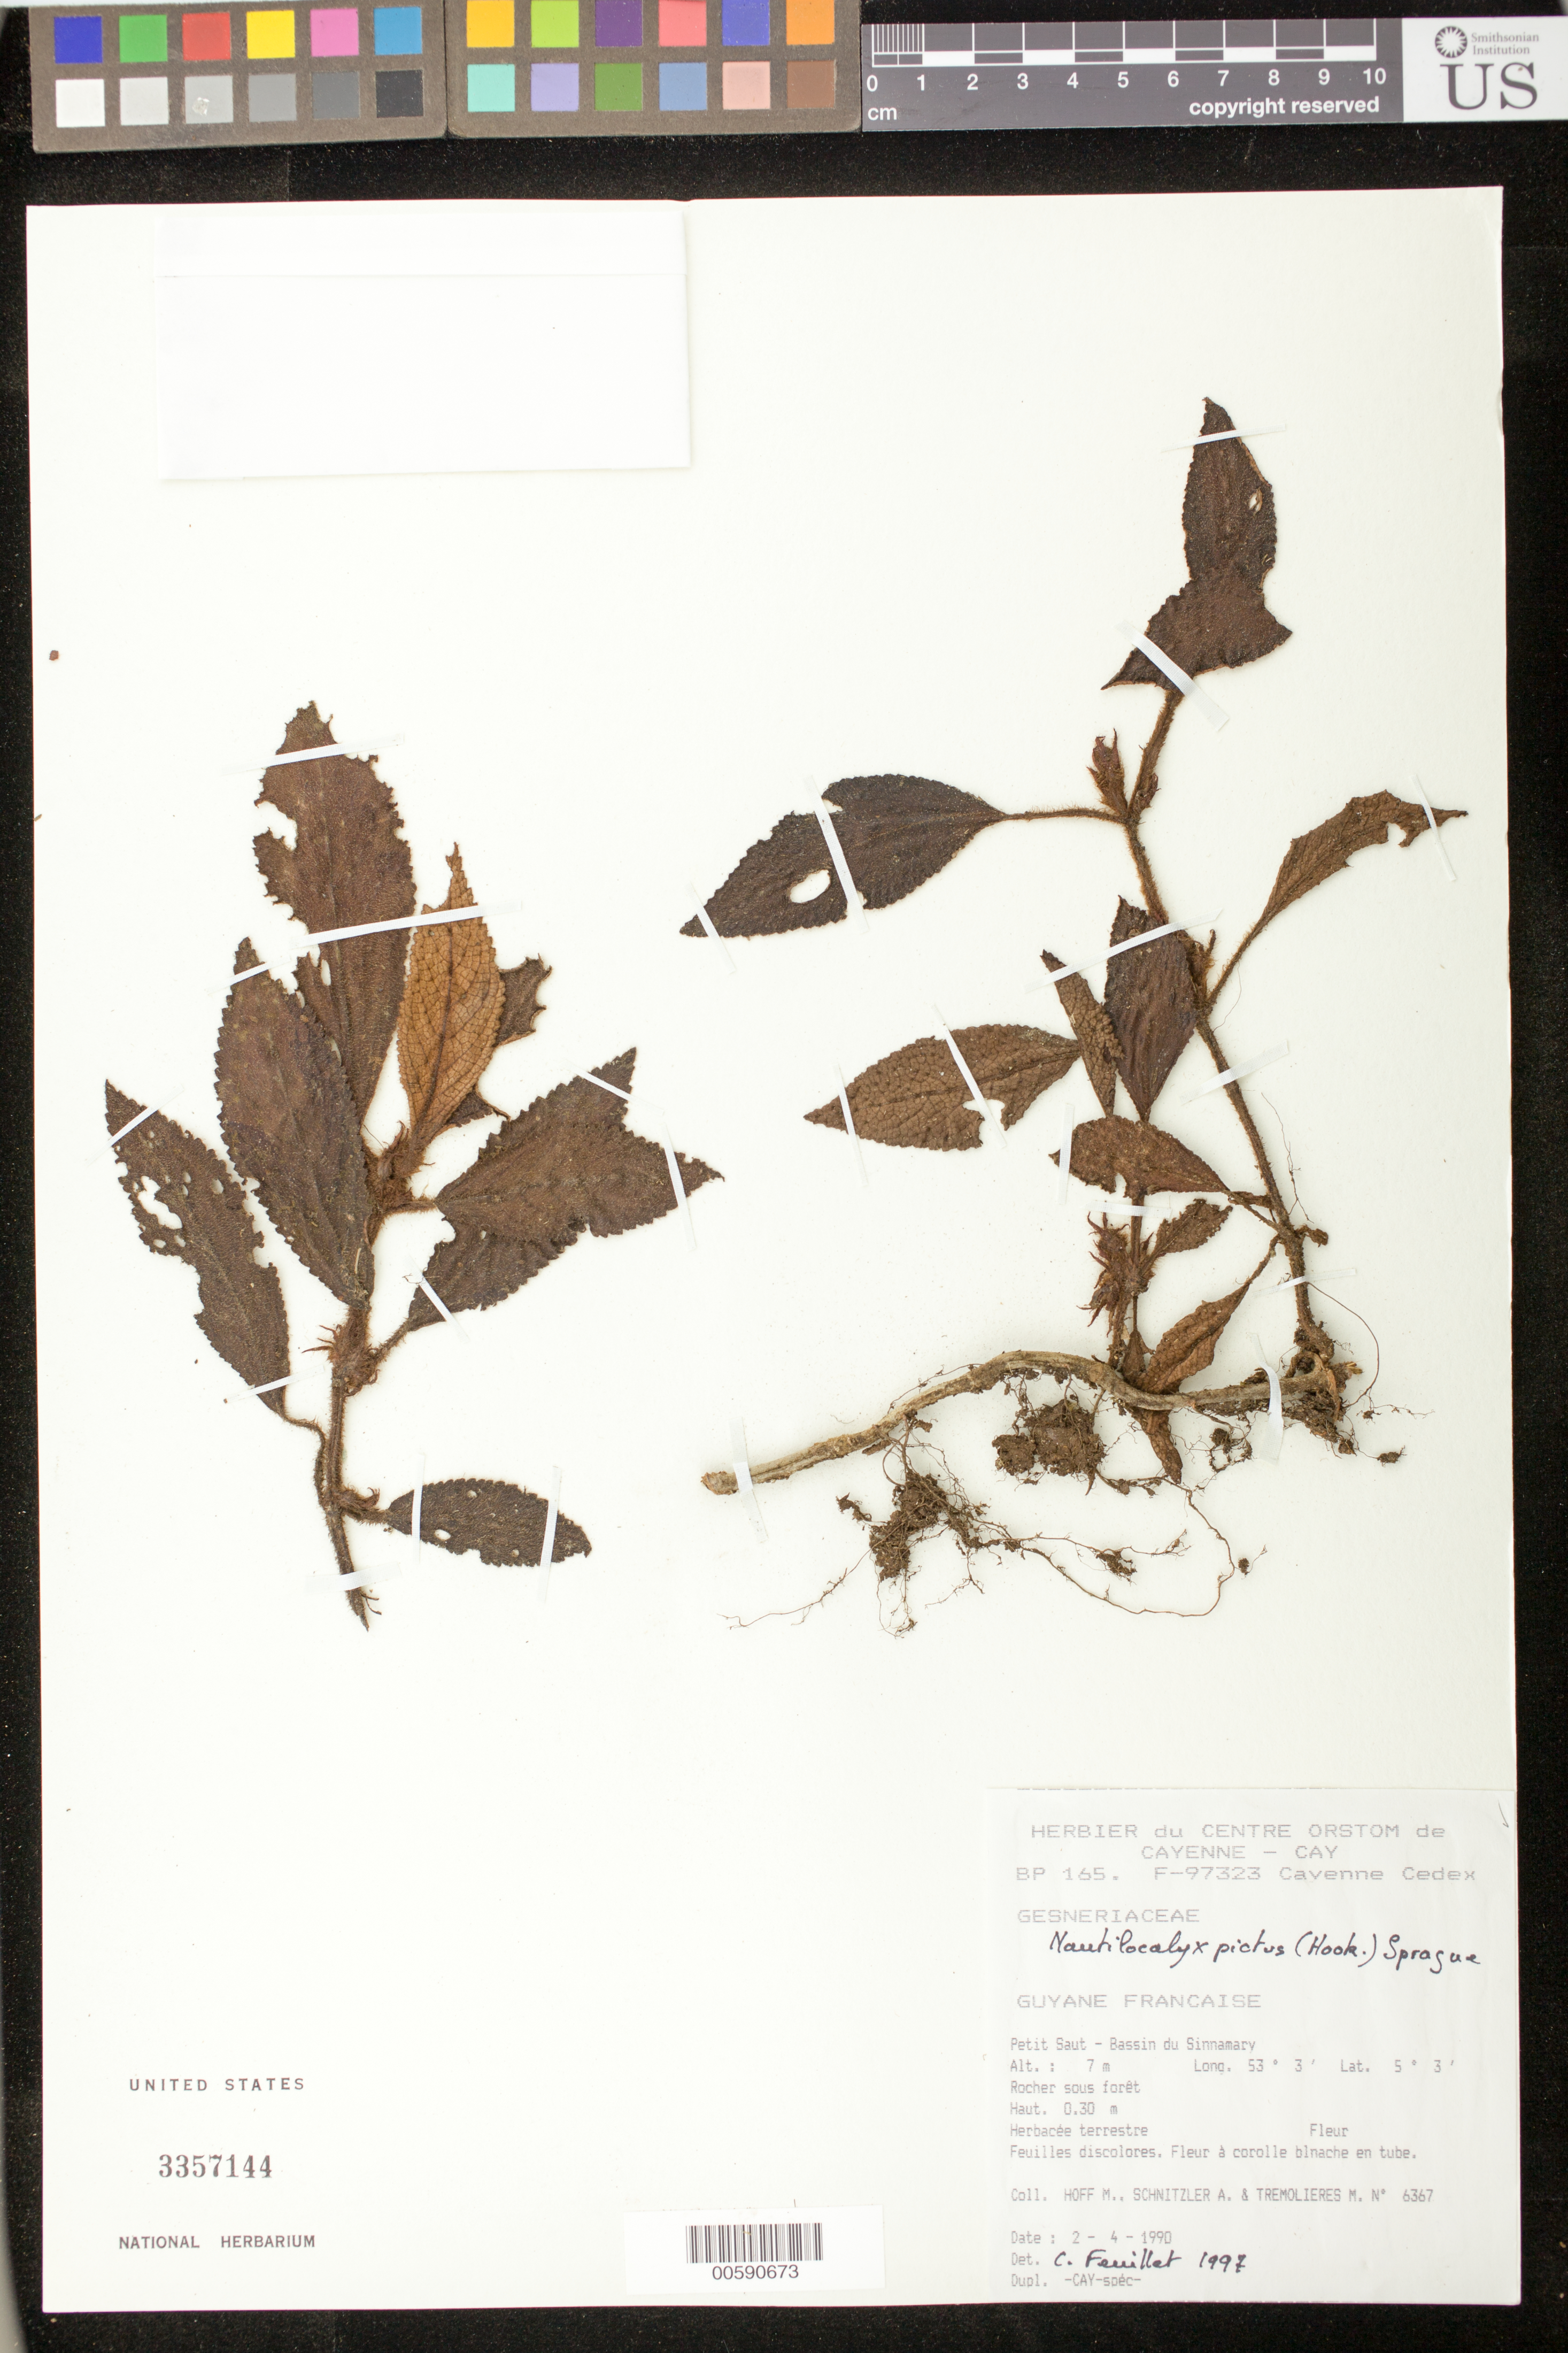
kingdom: Plantae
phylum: Tracheophyta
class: Magnoliopsida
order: Lamiales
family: Gesneriaceae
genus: Nautilocalyx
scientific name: Nautilocalyx pictus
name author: (Hook.) Sprague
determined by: Skog, Laurence E.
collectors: M. Hoff, A. Schnitzler & M. Tremolieres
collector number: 6367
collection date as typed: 02 Apr 1990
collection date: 1990-04-02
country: French Guiana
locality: Petit Saut, Bassin du Sinnamary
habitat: Rocher sur forêt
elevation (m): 30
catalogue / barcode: US 3357144